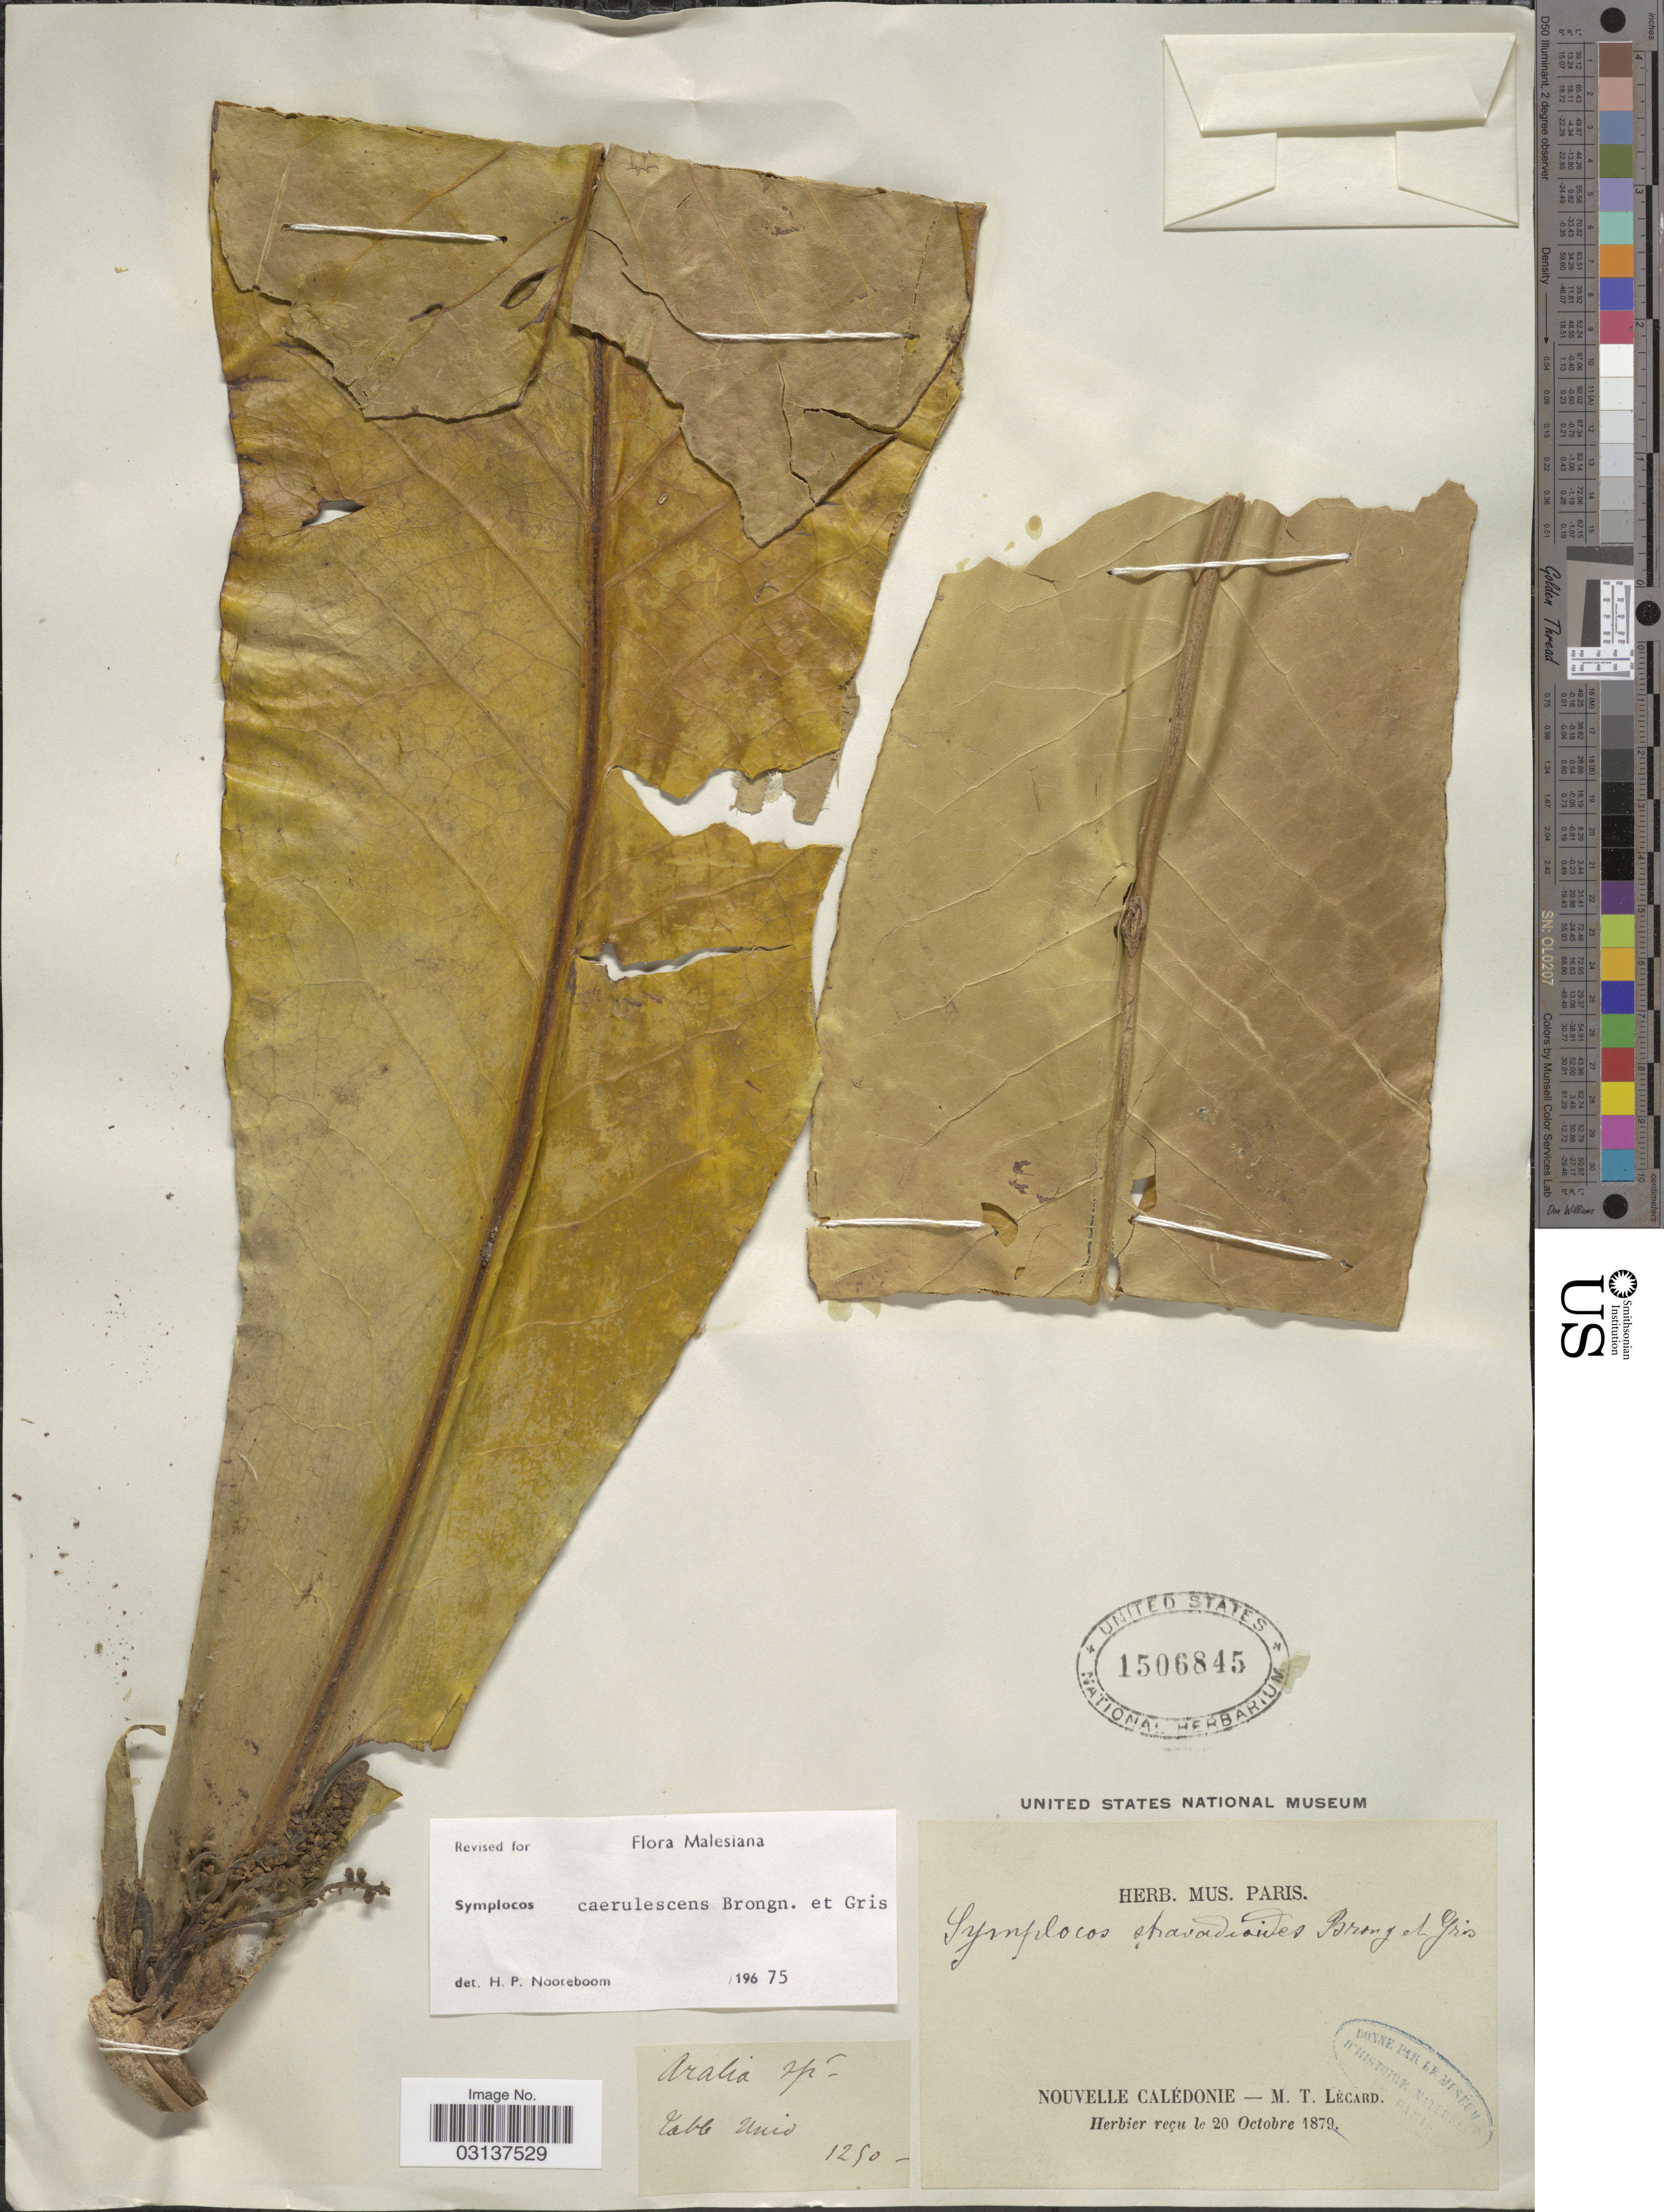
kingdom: Plantae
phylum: Tracheophyta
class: Magnoliopsida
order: Ericales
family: Symplocaceae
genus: Symplocos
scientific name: Symplocos caerulescens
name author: (Vieill.) Brongn. & Gris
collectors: M. Lecard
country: New Caledonia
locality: Nouvelle Calédonia.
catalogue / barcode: US 1506845